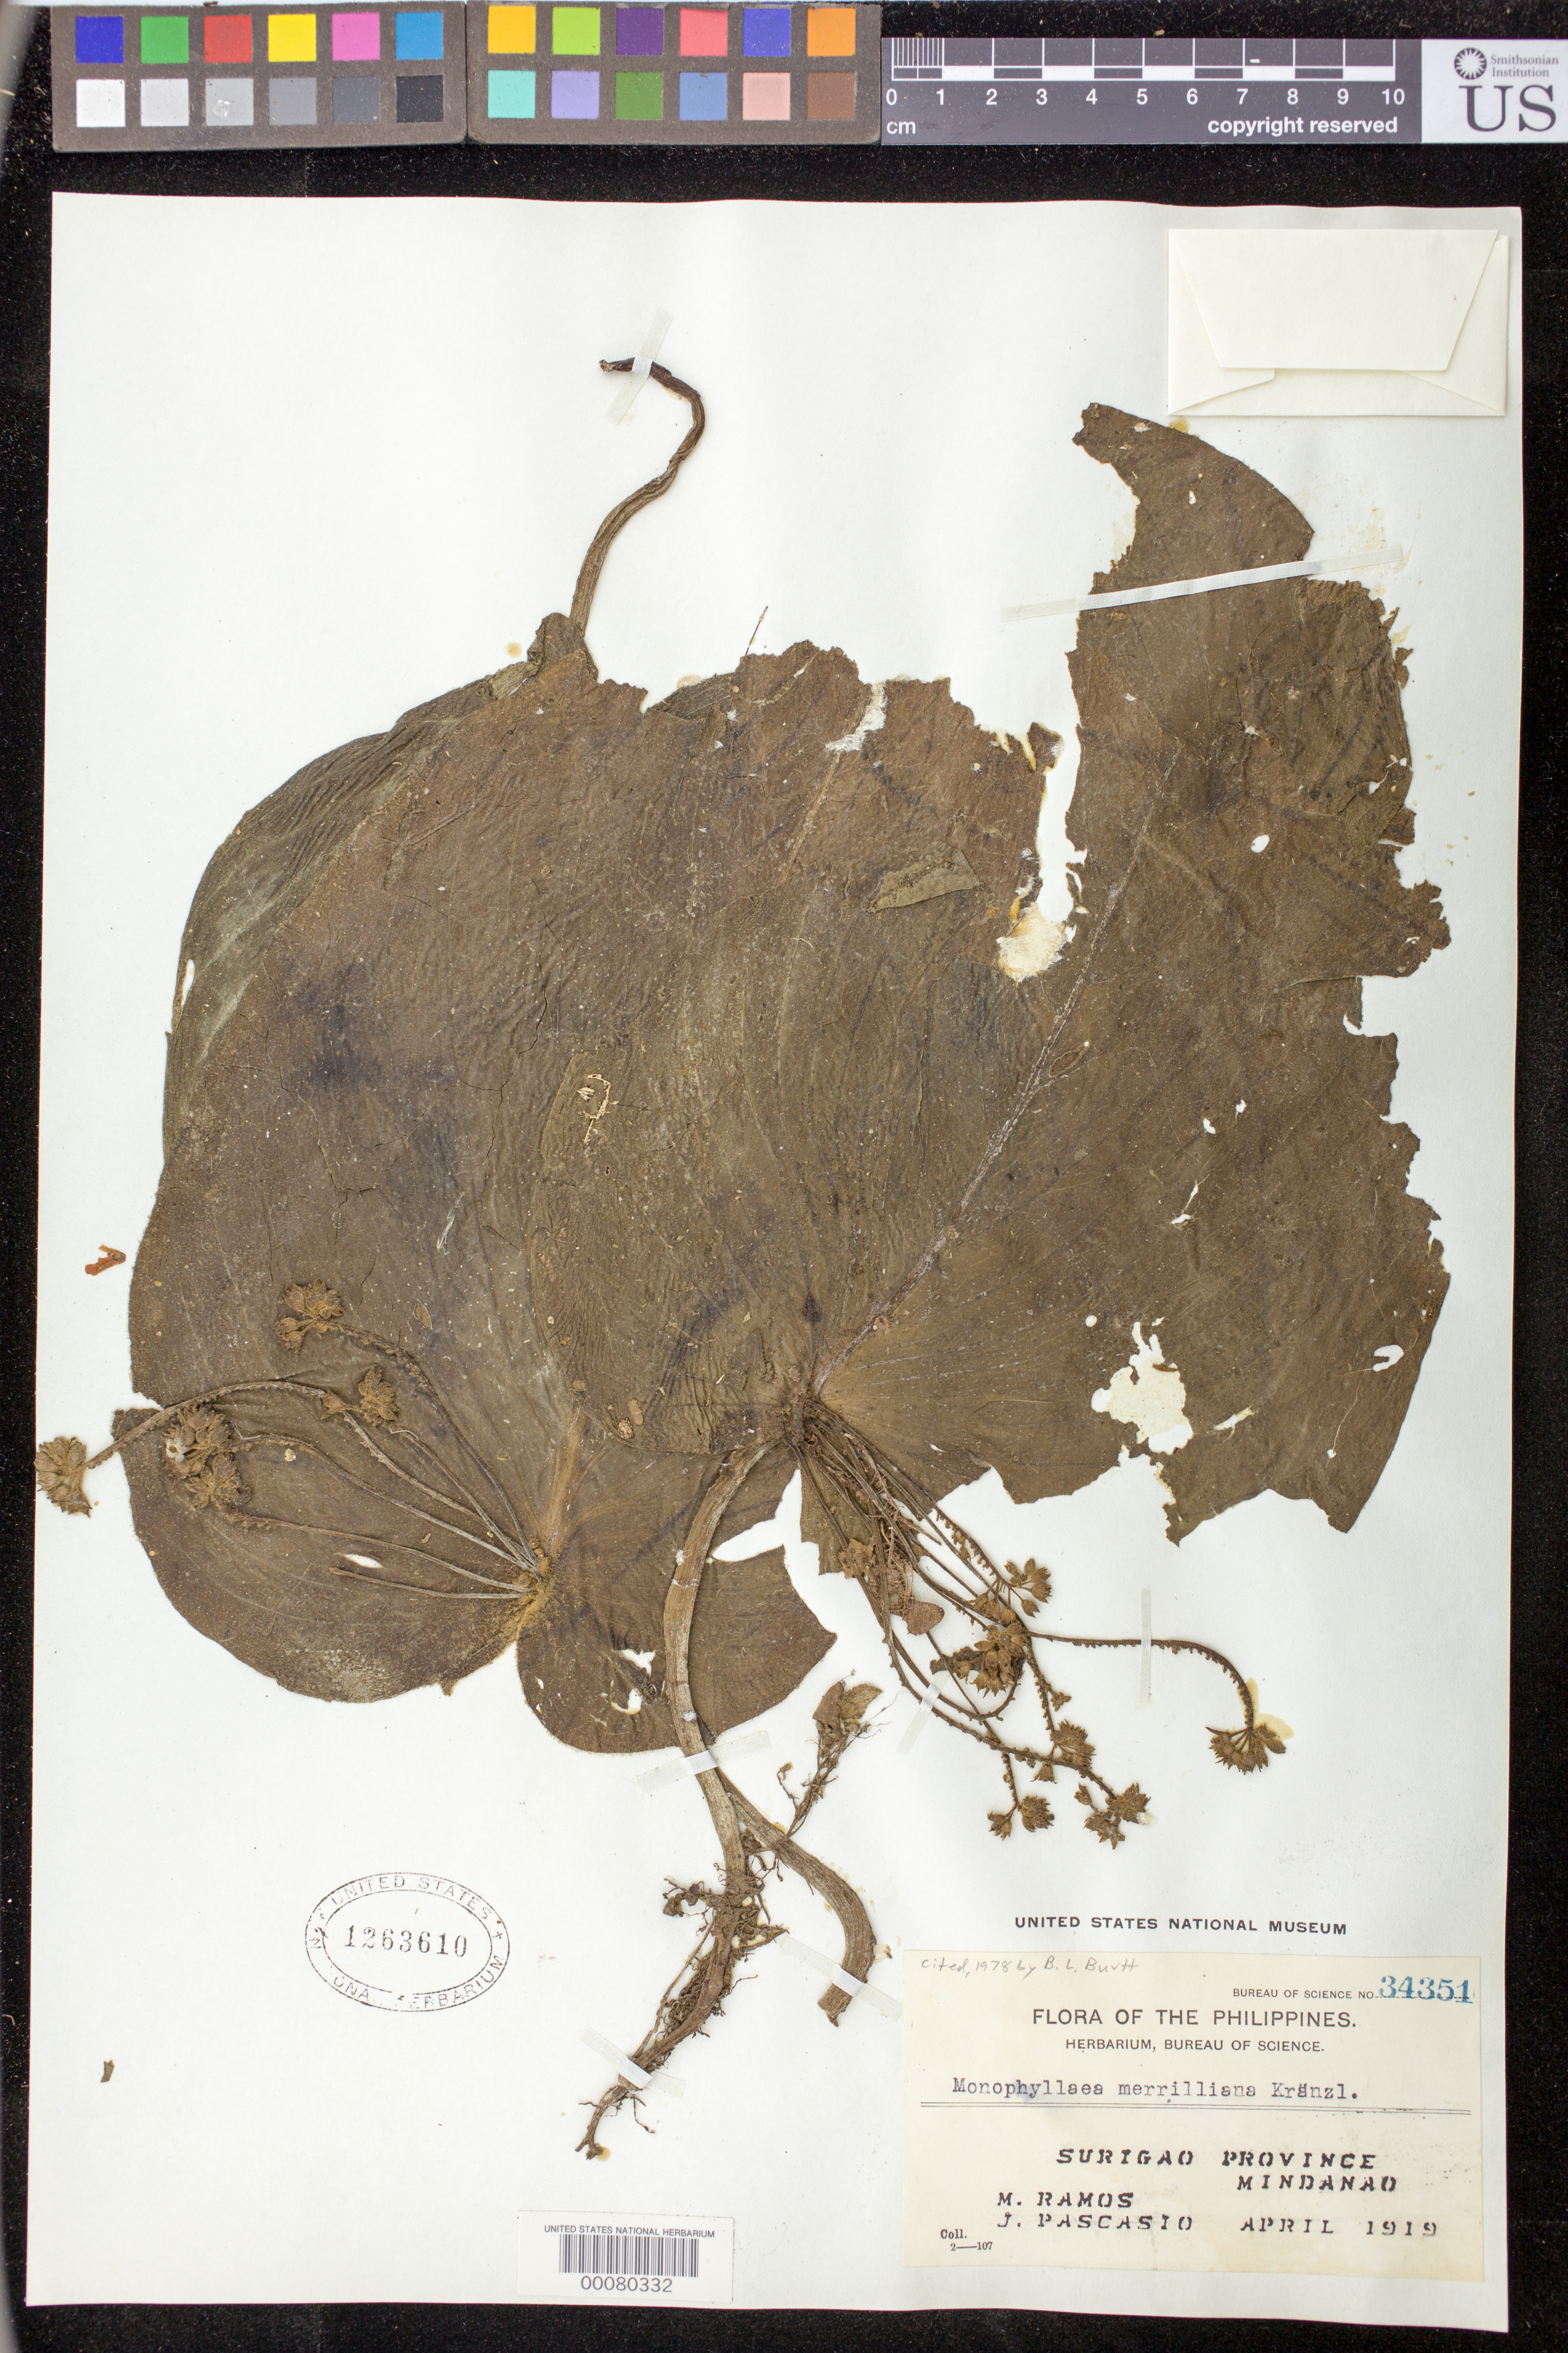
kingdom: Plantae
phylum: Tracheophyta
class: Magnoliopsida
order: Lamiales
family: Gesneriaceae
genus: Monophyllaea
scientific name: Monophyllaea merrilliana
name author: Kraenzl.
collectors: M. Ramos & J. Pascasio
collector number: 34351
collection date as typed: Apr 1919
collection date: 1919-04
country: Philippines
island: Mindanao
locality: Surigao prov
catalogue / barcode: US 1263610